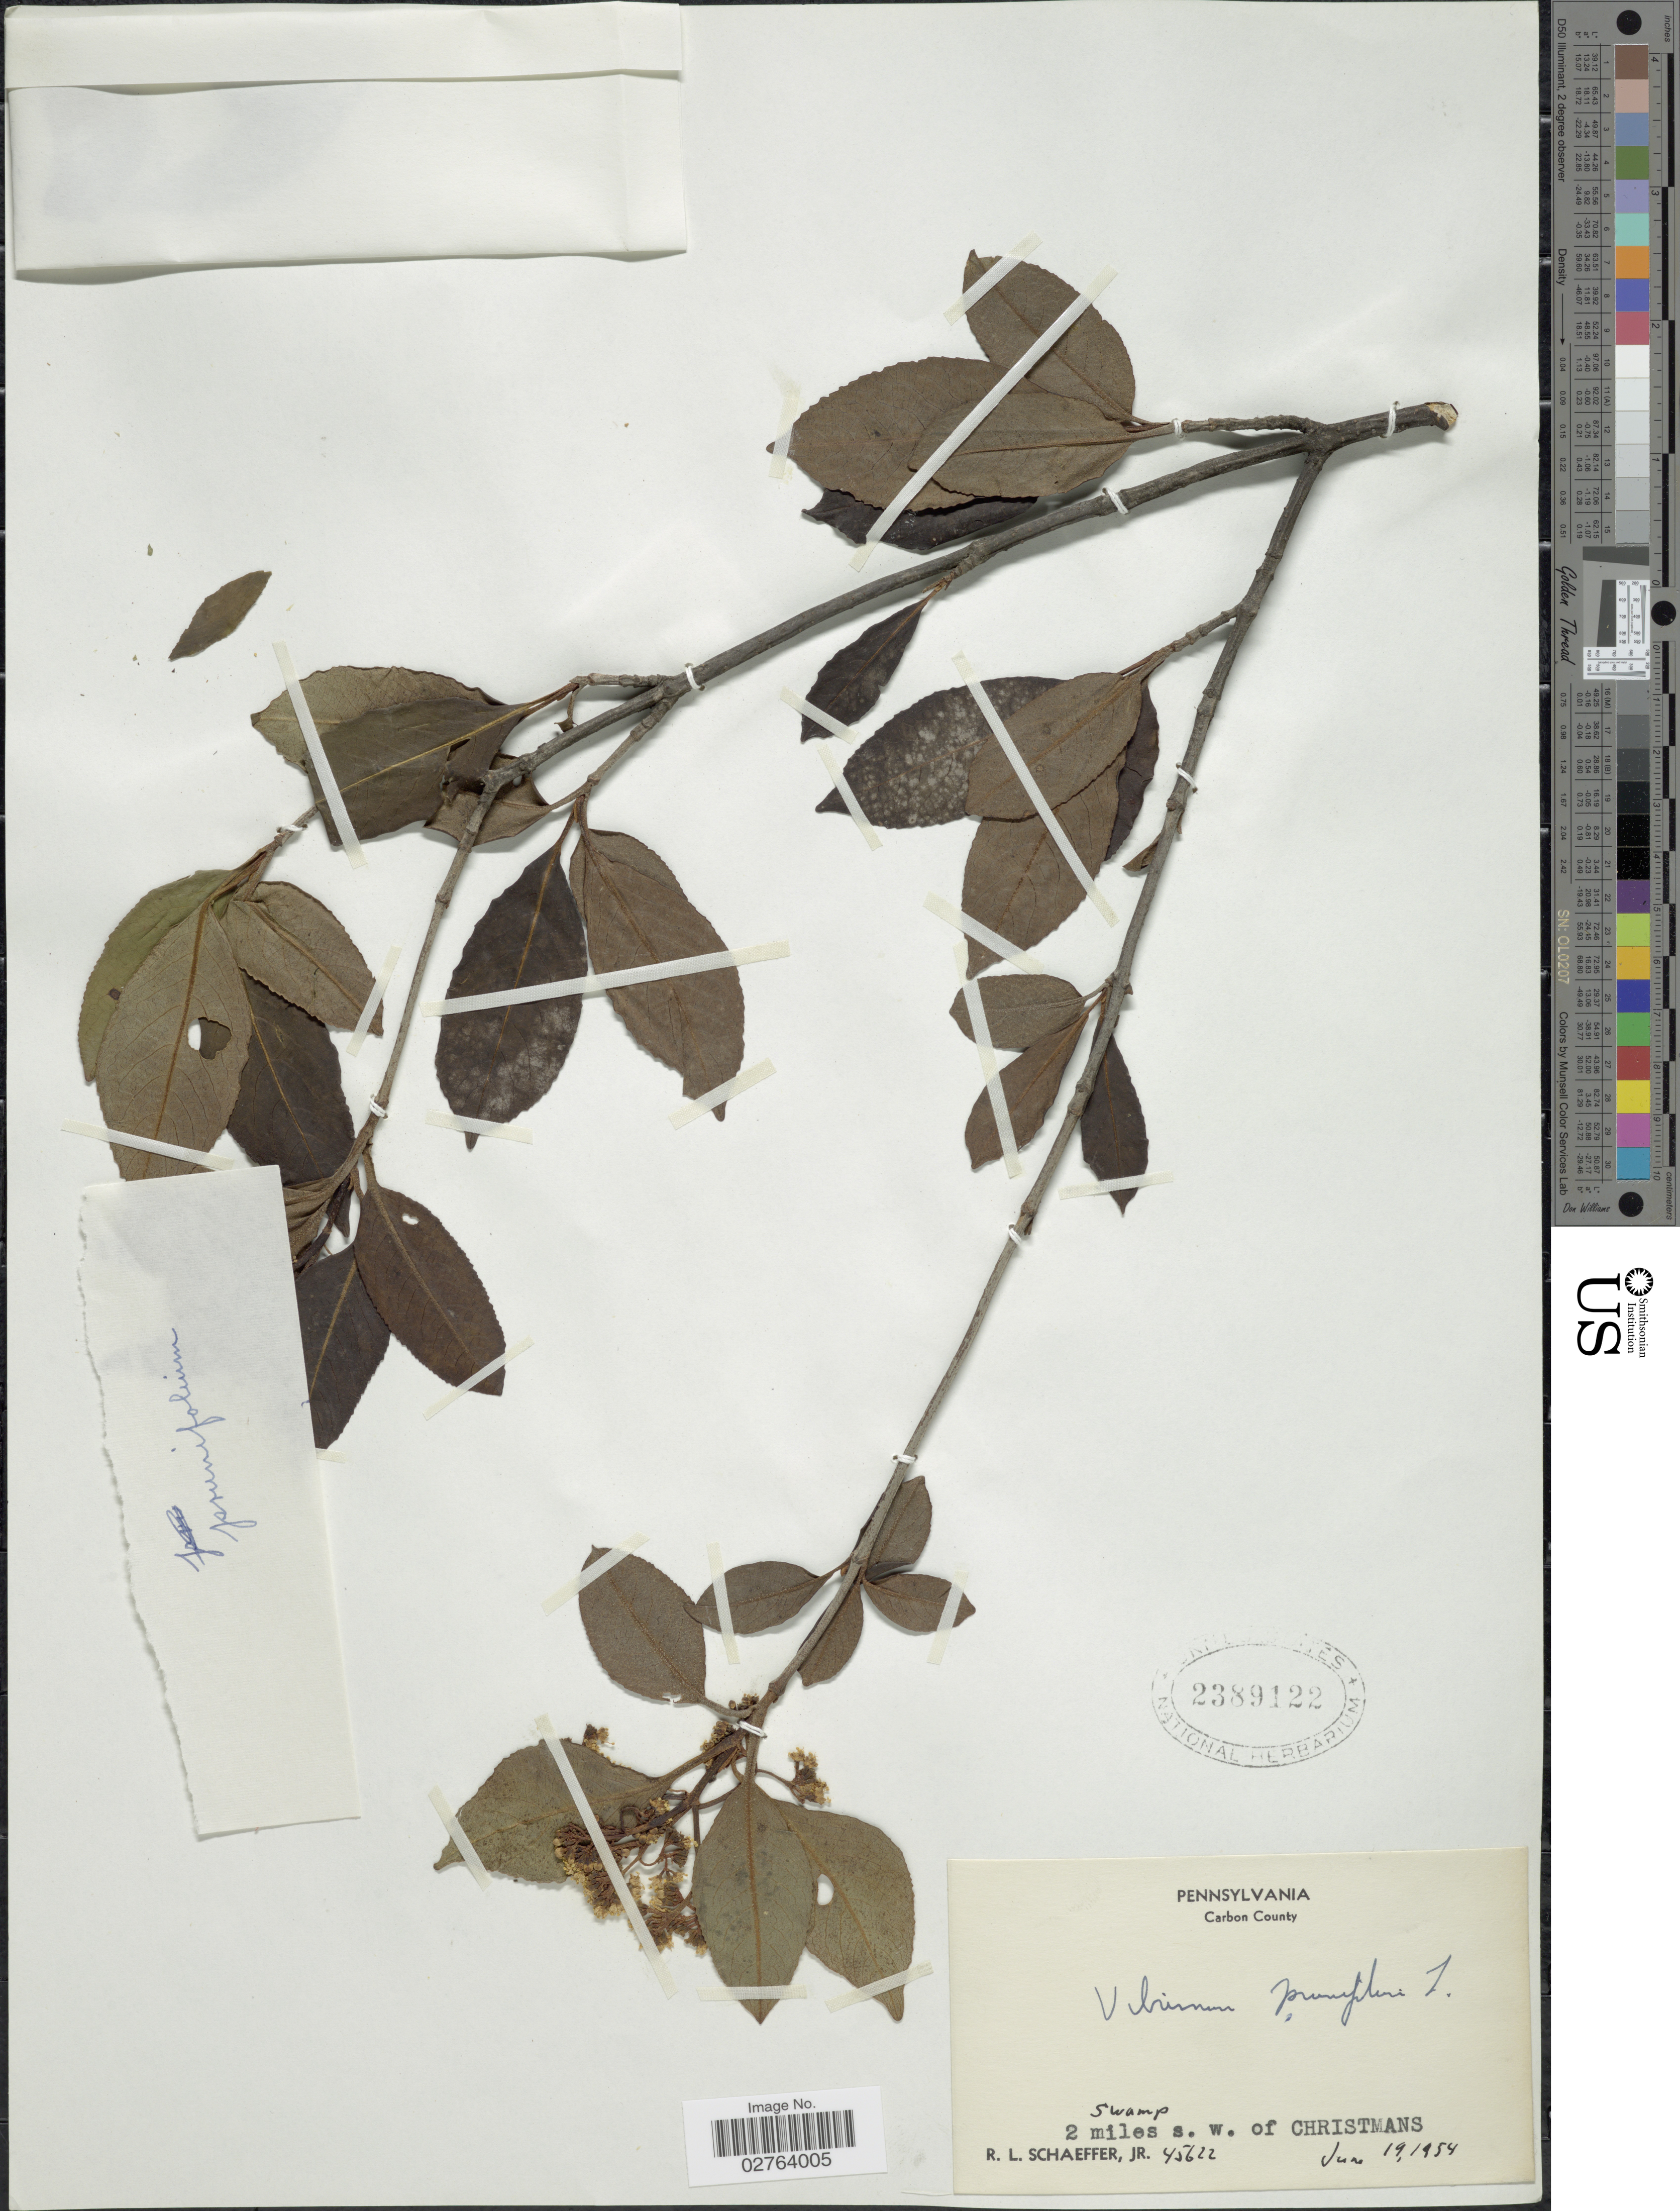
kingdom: Plantae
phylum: Tracheophyta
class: Magnoliopsida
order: Dipsacales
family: Viburnaceae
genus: Viburnum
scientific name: Viburnum prunifolium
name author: L.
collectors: R. L. Schaeffer Jr.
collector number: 45622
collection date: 1954-06-19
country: United States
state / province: Pennsylvania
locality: Carbon County. 2 miles s. w. of Christmans.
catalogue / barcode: US 2389122